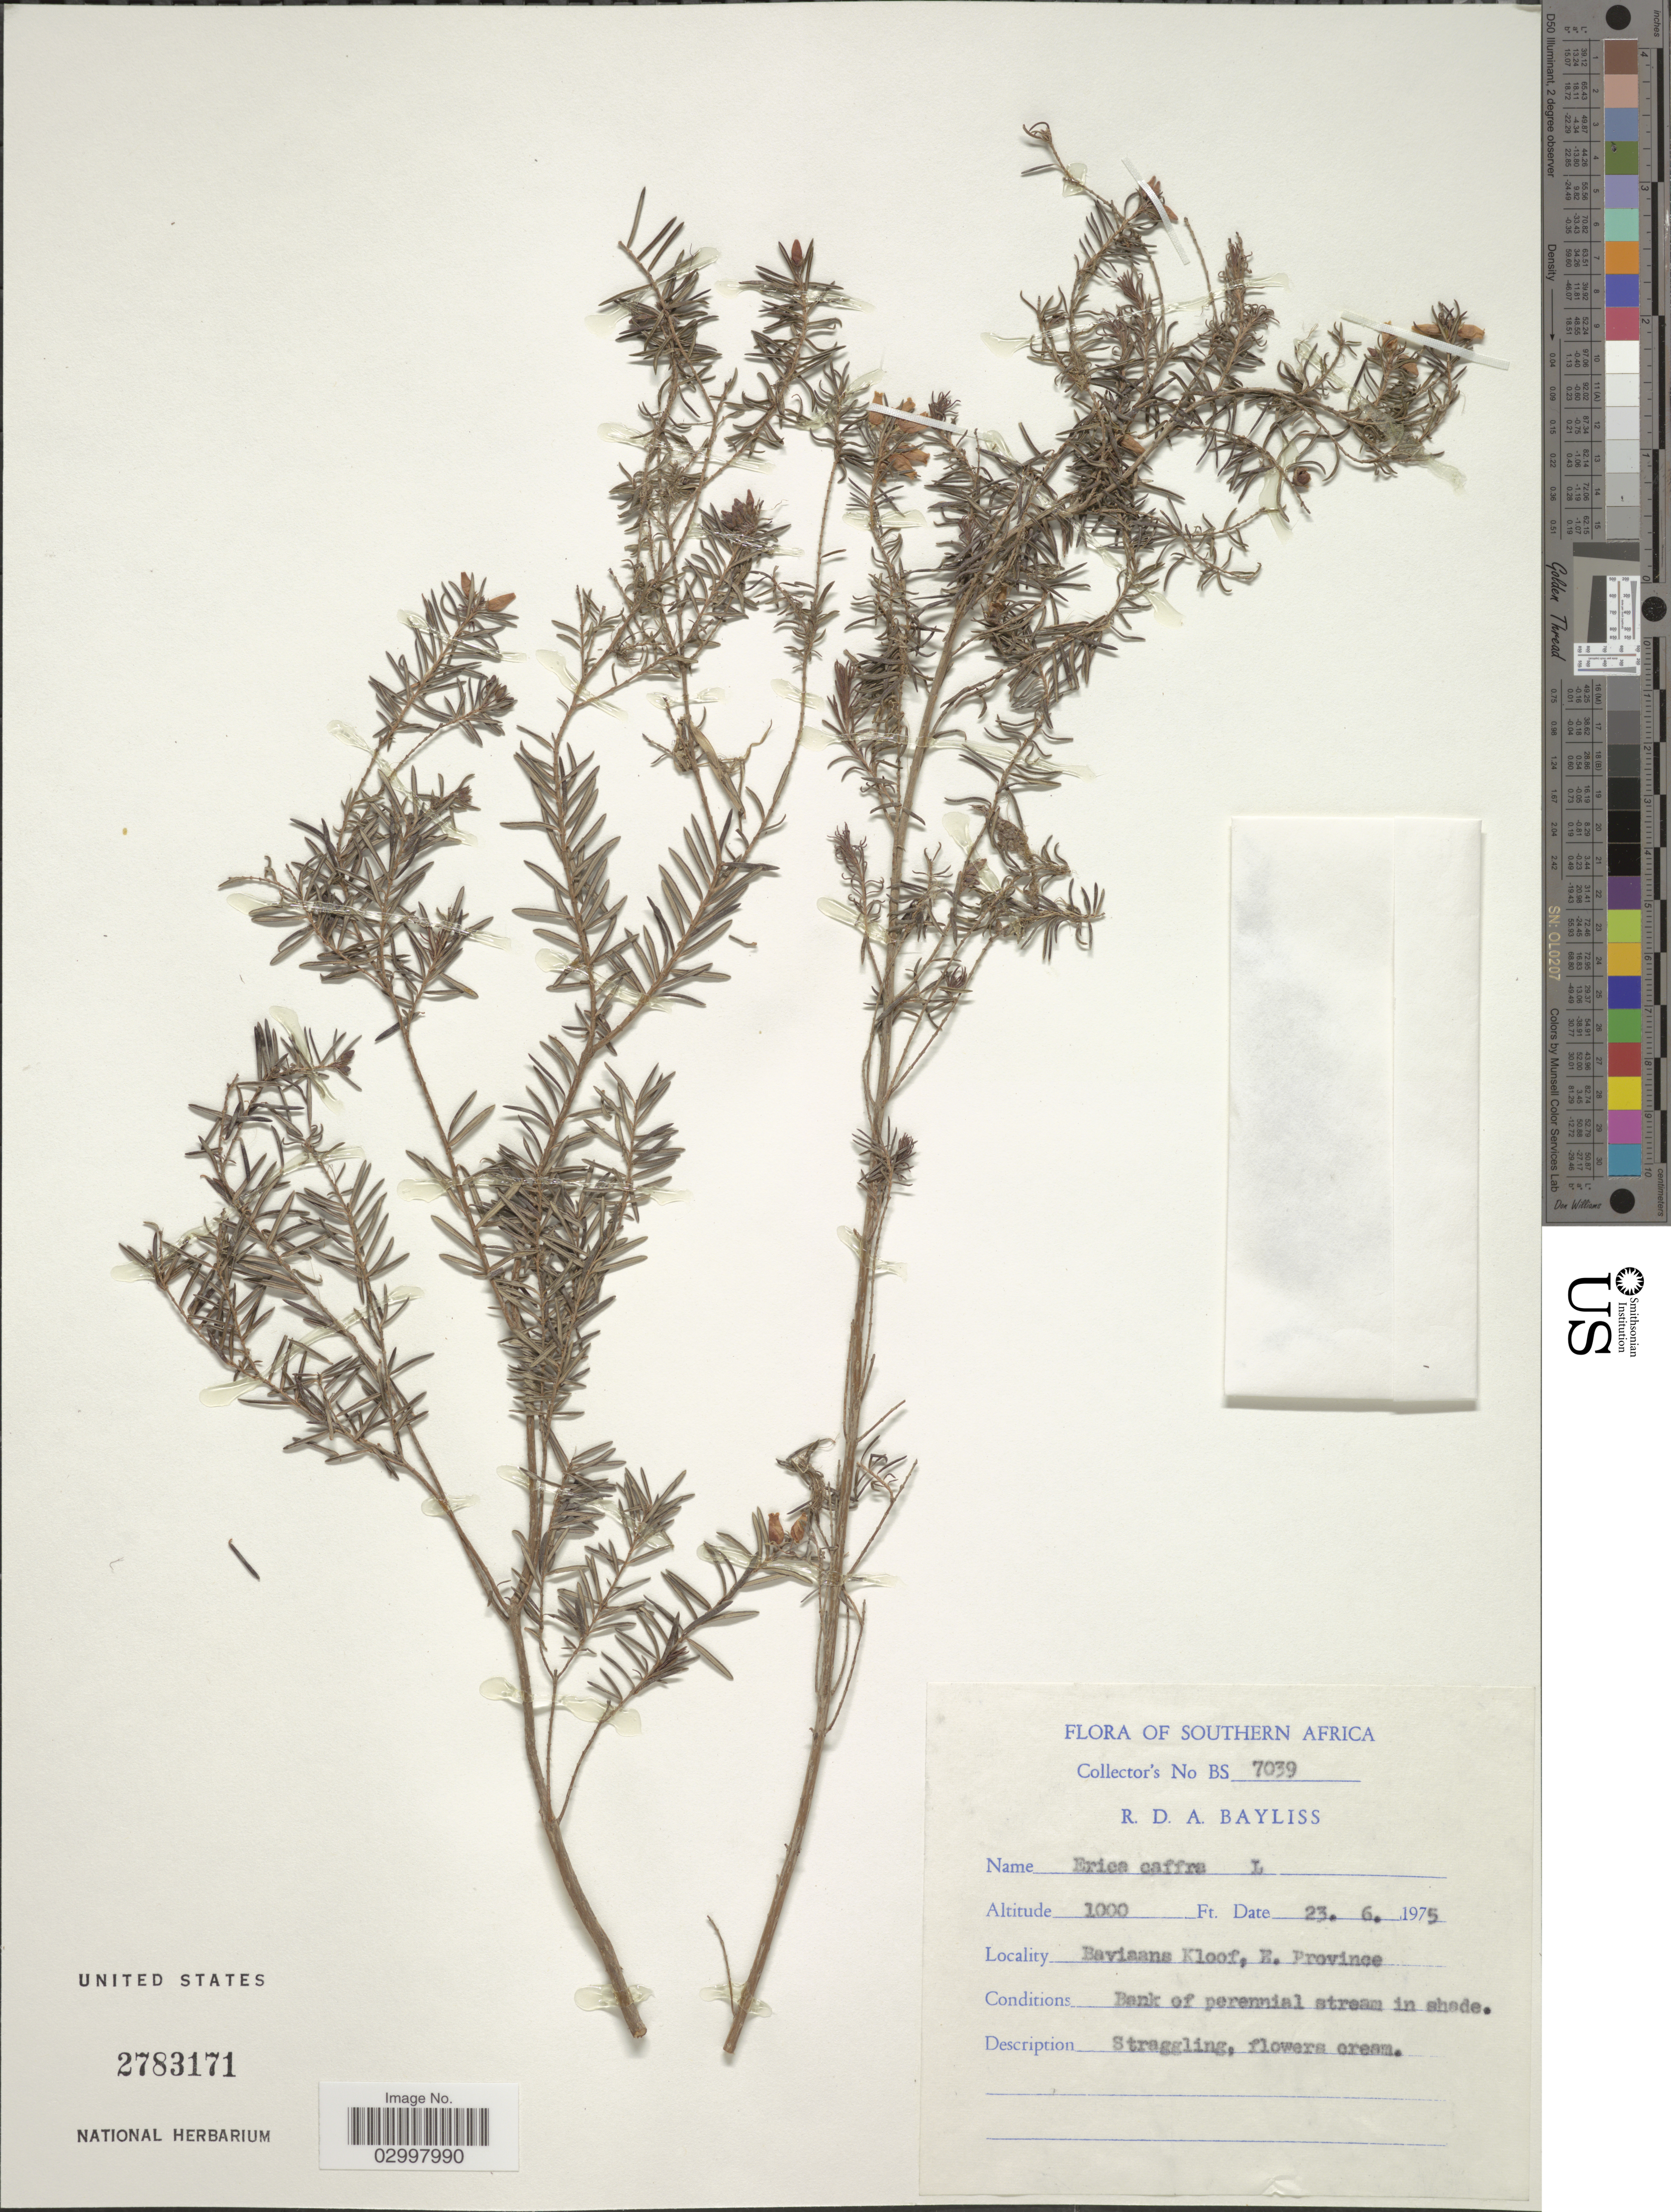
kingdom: Plantae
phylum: Tracheophyta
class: Magnoliopsida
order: Ericales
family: Ericaceae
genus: Erica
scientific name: Erica caffra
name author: L.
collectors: R. Bayliss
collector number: BS 7039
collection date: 1975-06-23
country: South Africa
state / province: Eastern Cape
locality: Baviaans Kloof. Southern Africa.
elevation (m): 305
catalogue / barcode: US 2783171